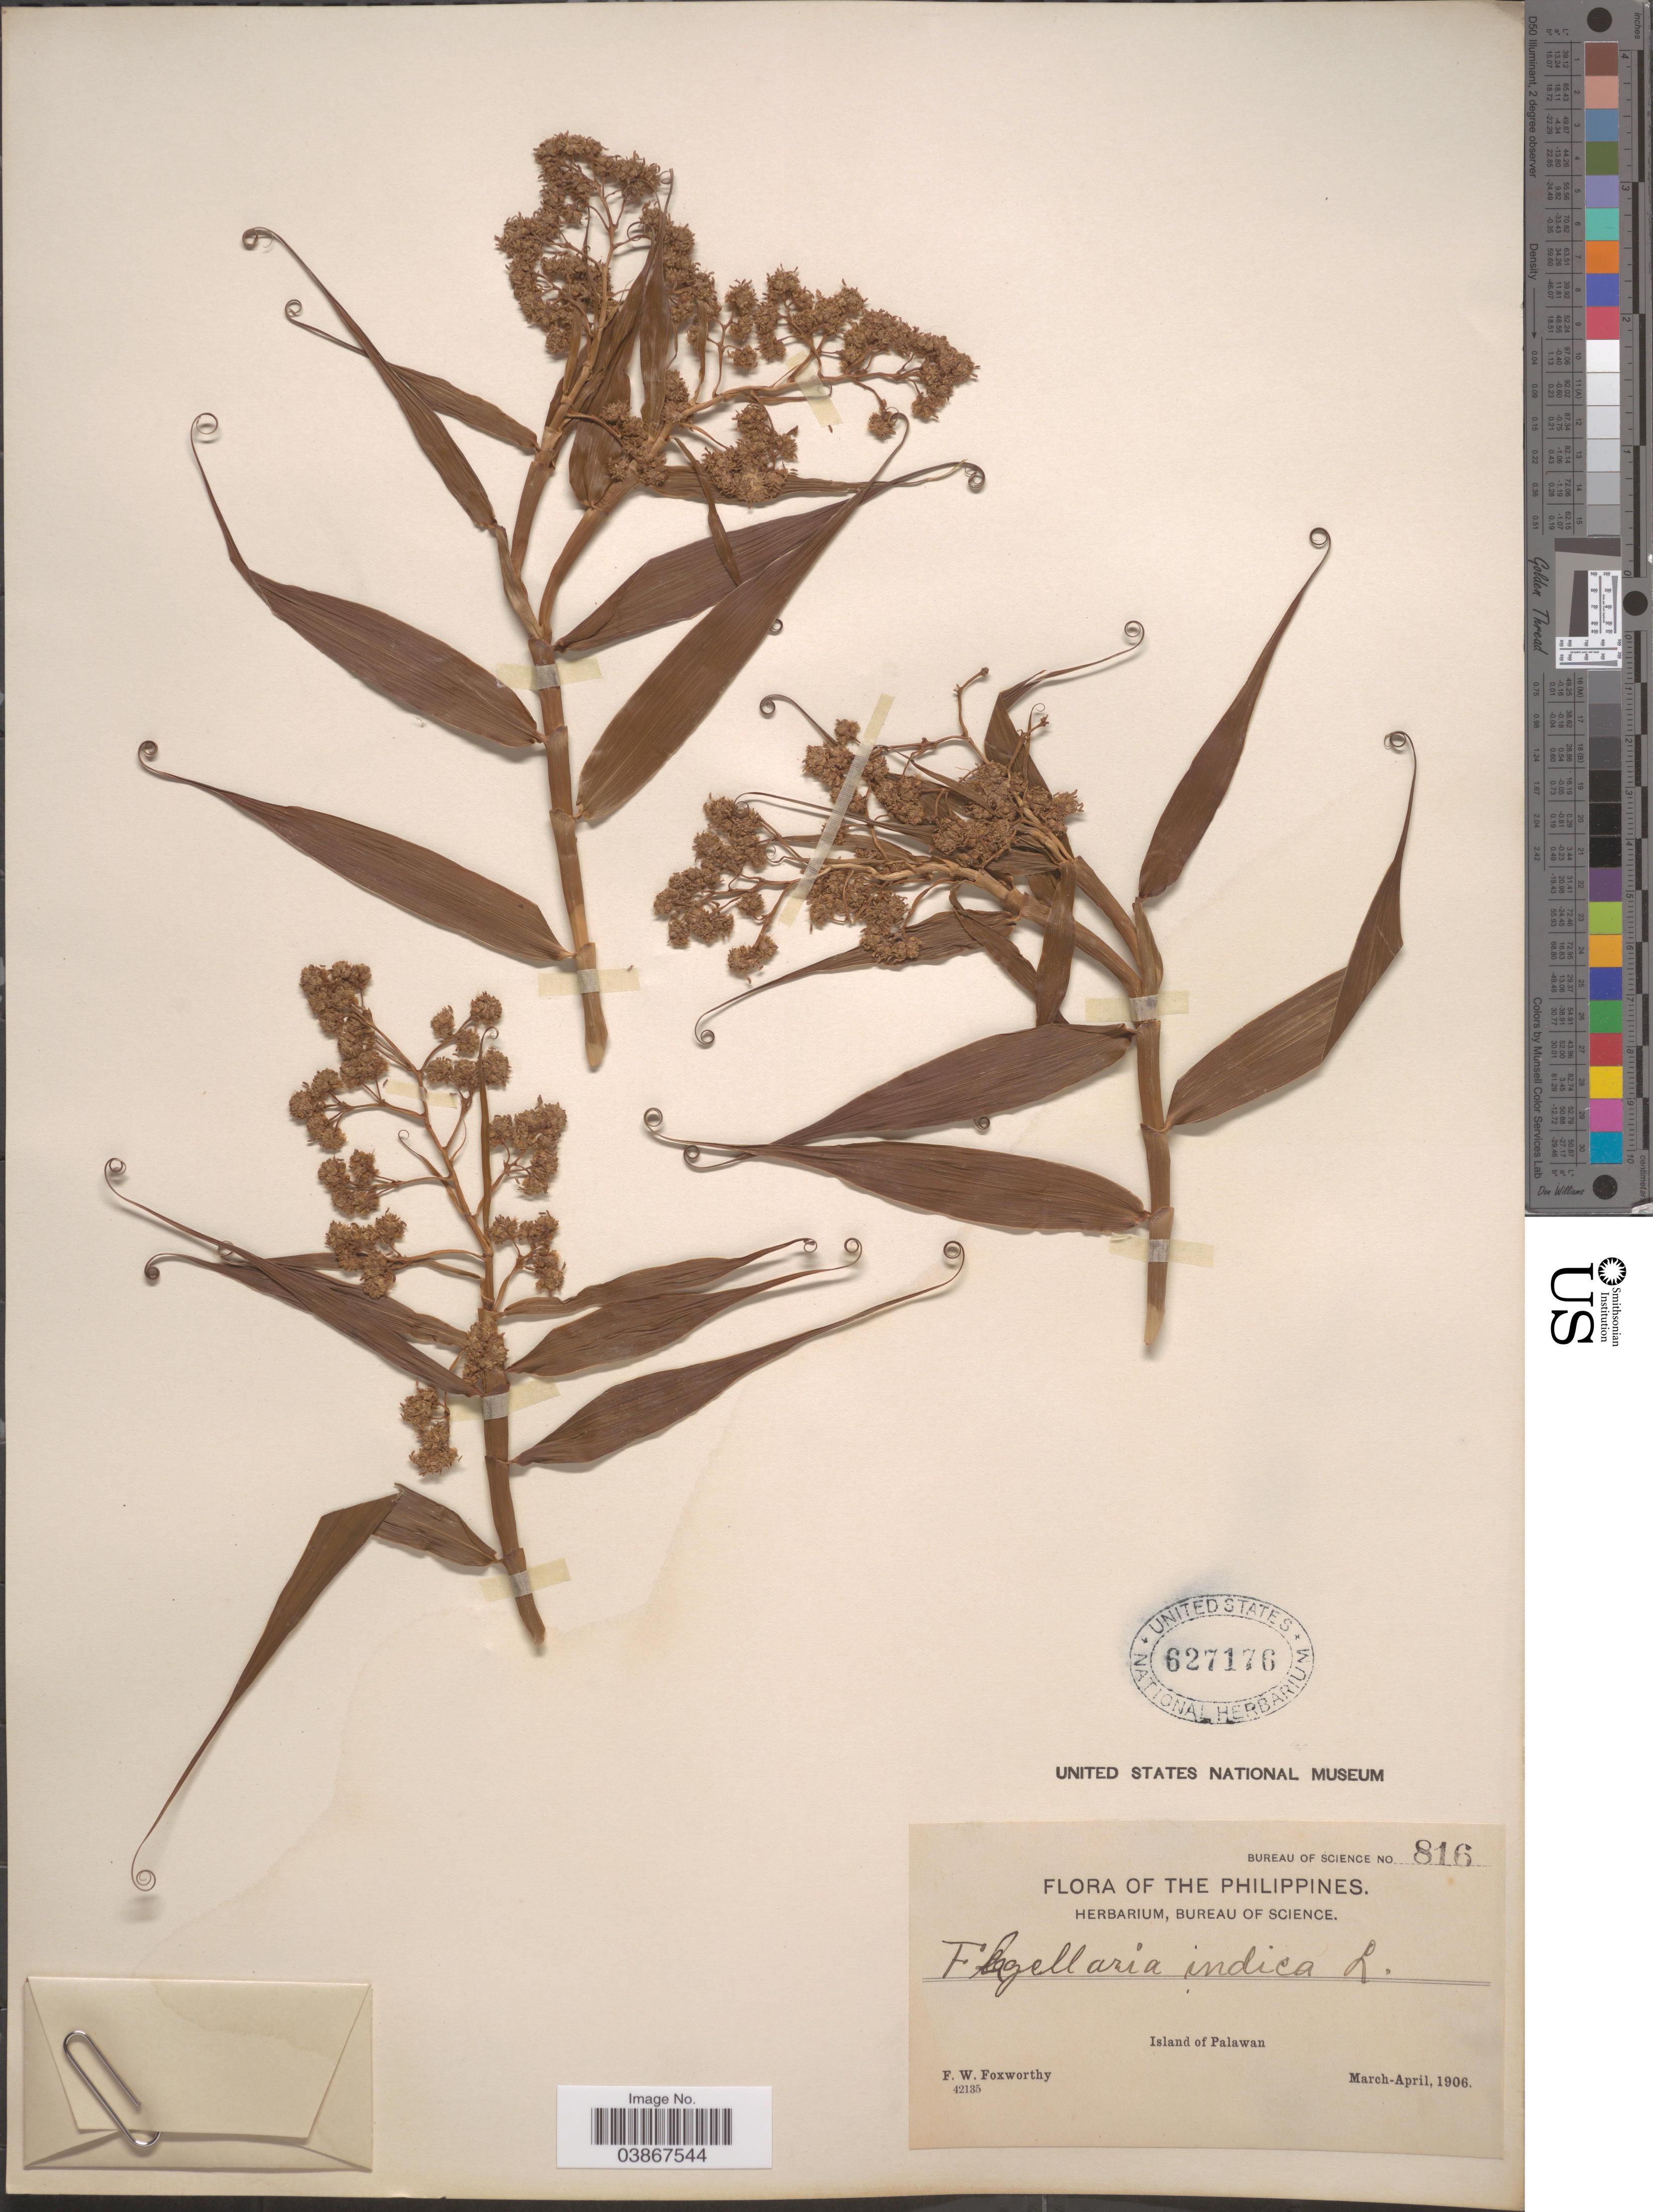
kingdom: Plantae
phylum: Tracheophyta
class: Liliopsida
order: Poales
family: Flagellariaceae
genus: Flagellaria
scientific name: Flagellaria indica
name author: L.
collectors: F. W. Foxworthy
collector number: Bureau of Science 816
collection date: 1906-03/1906-04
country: Philippines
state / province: Mimaropa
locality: Island of Palawan.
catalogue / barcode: US 627176